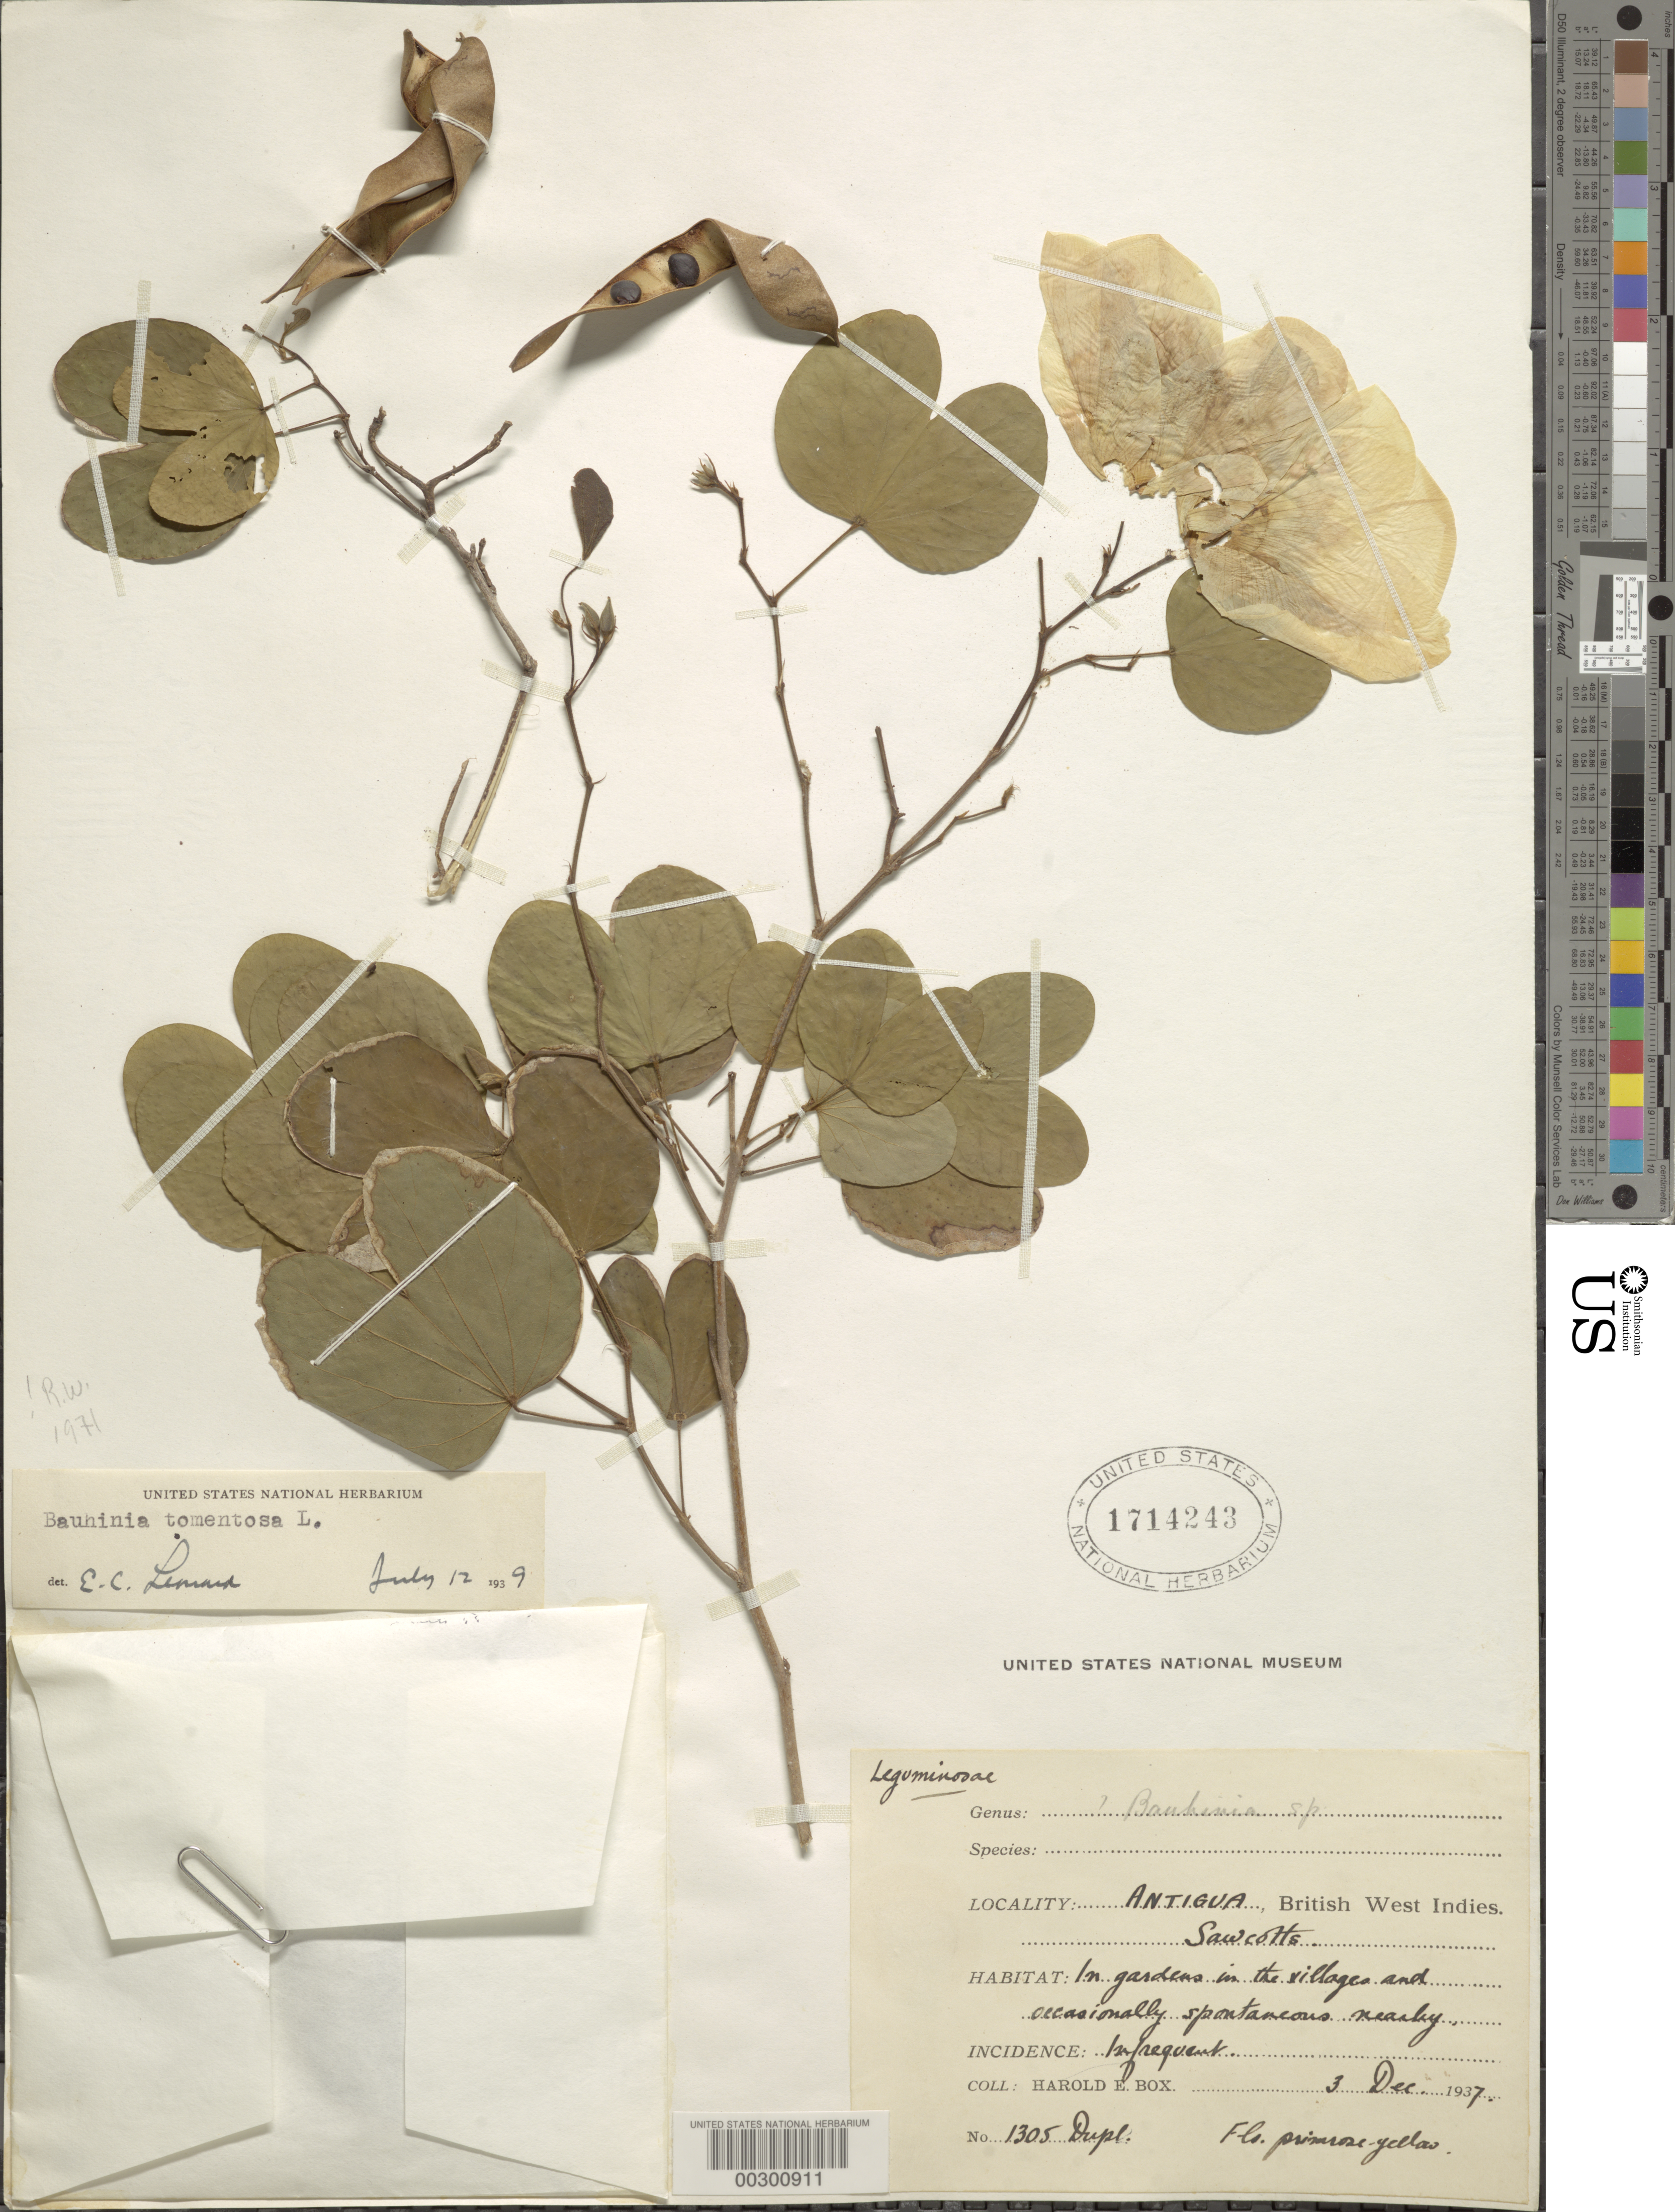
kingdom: Plantae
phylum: Tracheophyta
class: Magnoliopsida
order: Fabales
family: Fabaceae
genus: Bauhinia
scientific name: Bauhinia tomentosa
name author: L.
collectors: H. E. Box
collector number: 1305 Dupl.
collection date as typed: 03 Dec 1937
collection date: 1937-12-03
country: Antigua and Barbuda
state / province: Saint Mary (?)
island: Antigua ?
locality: Sawcotts. [Sawcolts in Saint Mary Parish, Antigua I.?]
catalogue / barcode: US 1714243